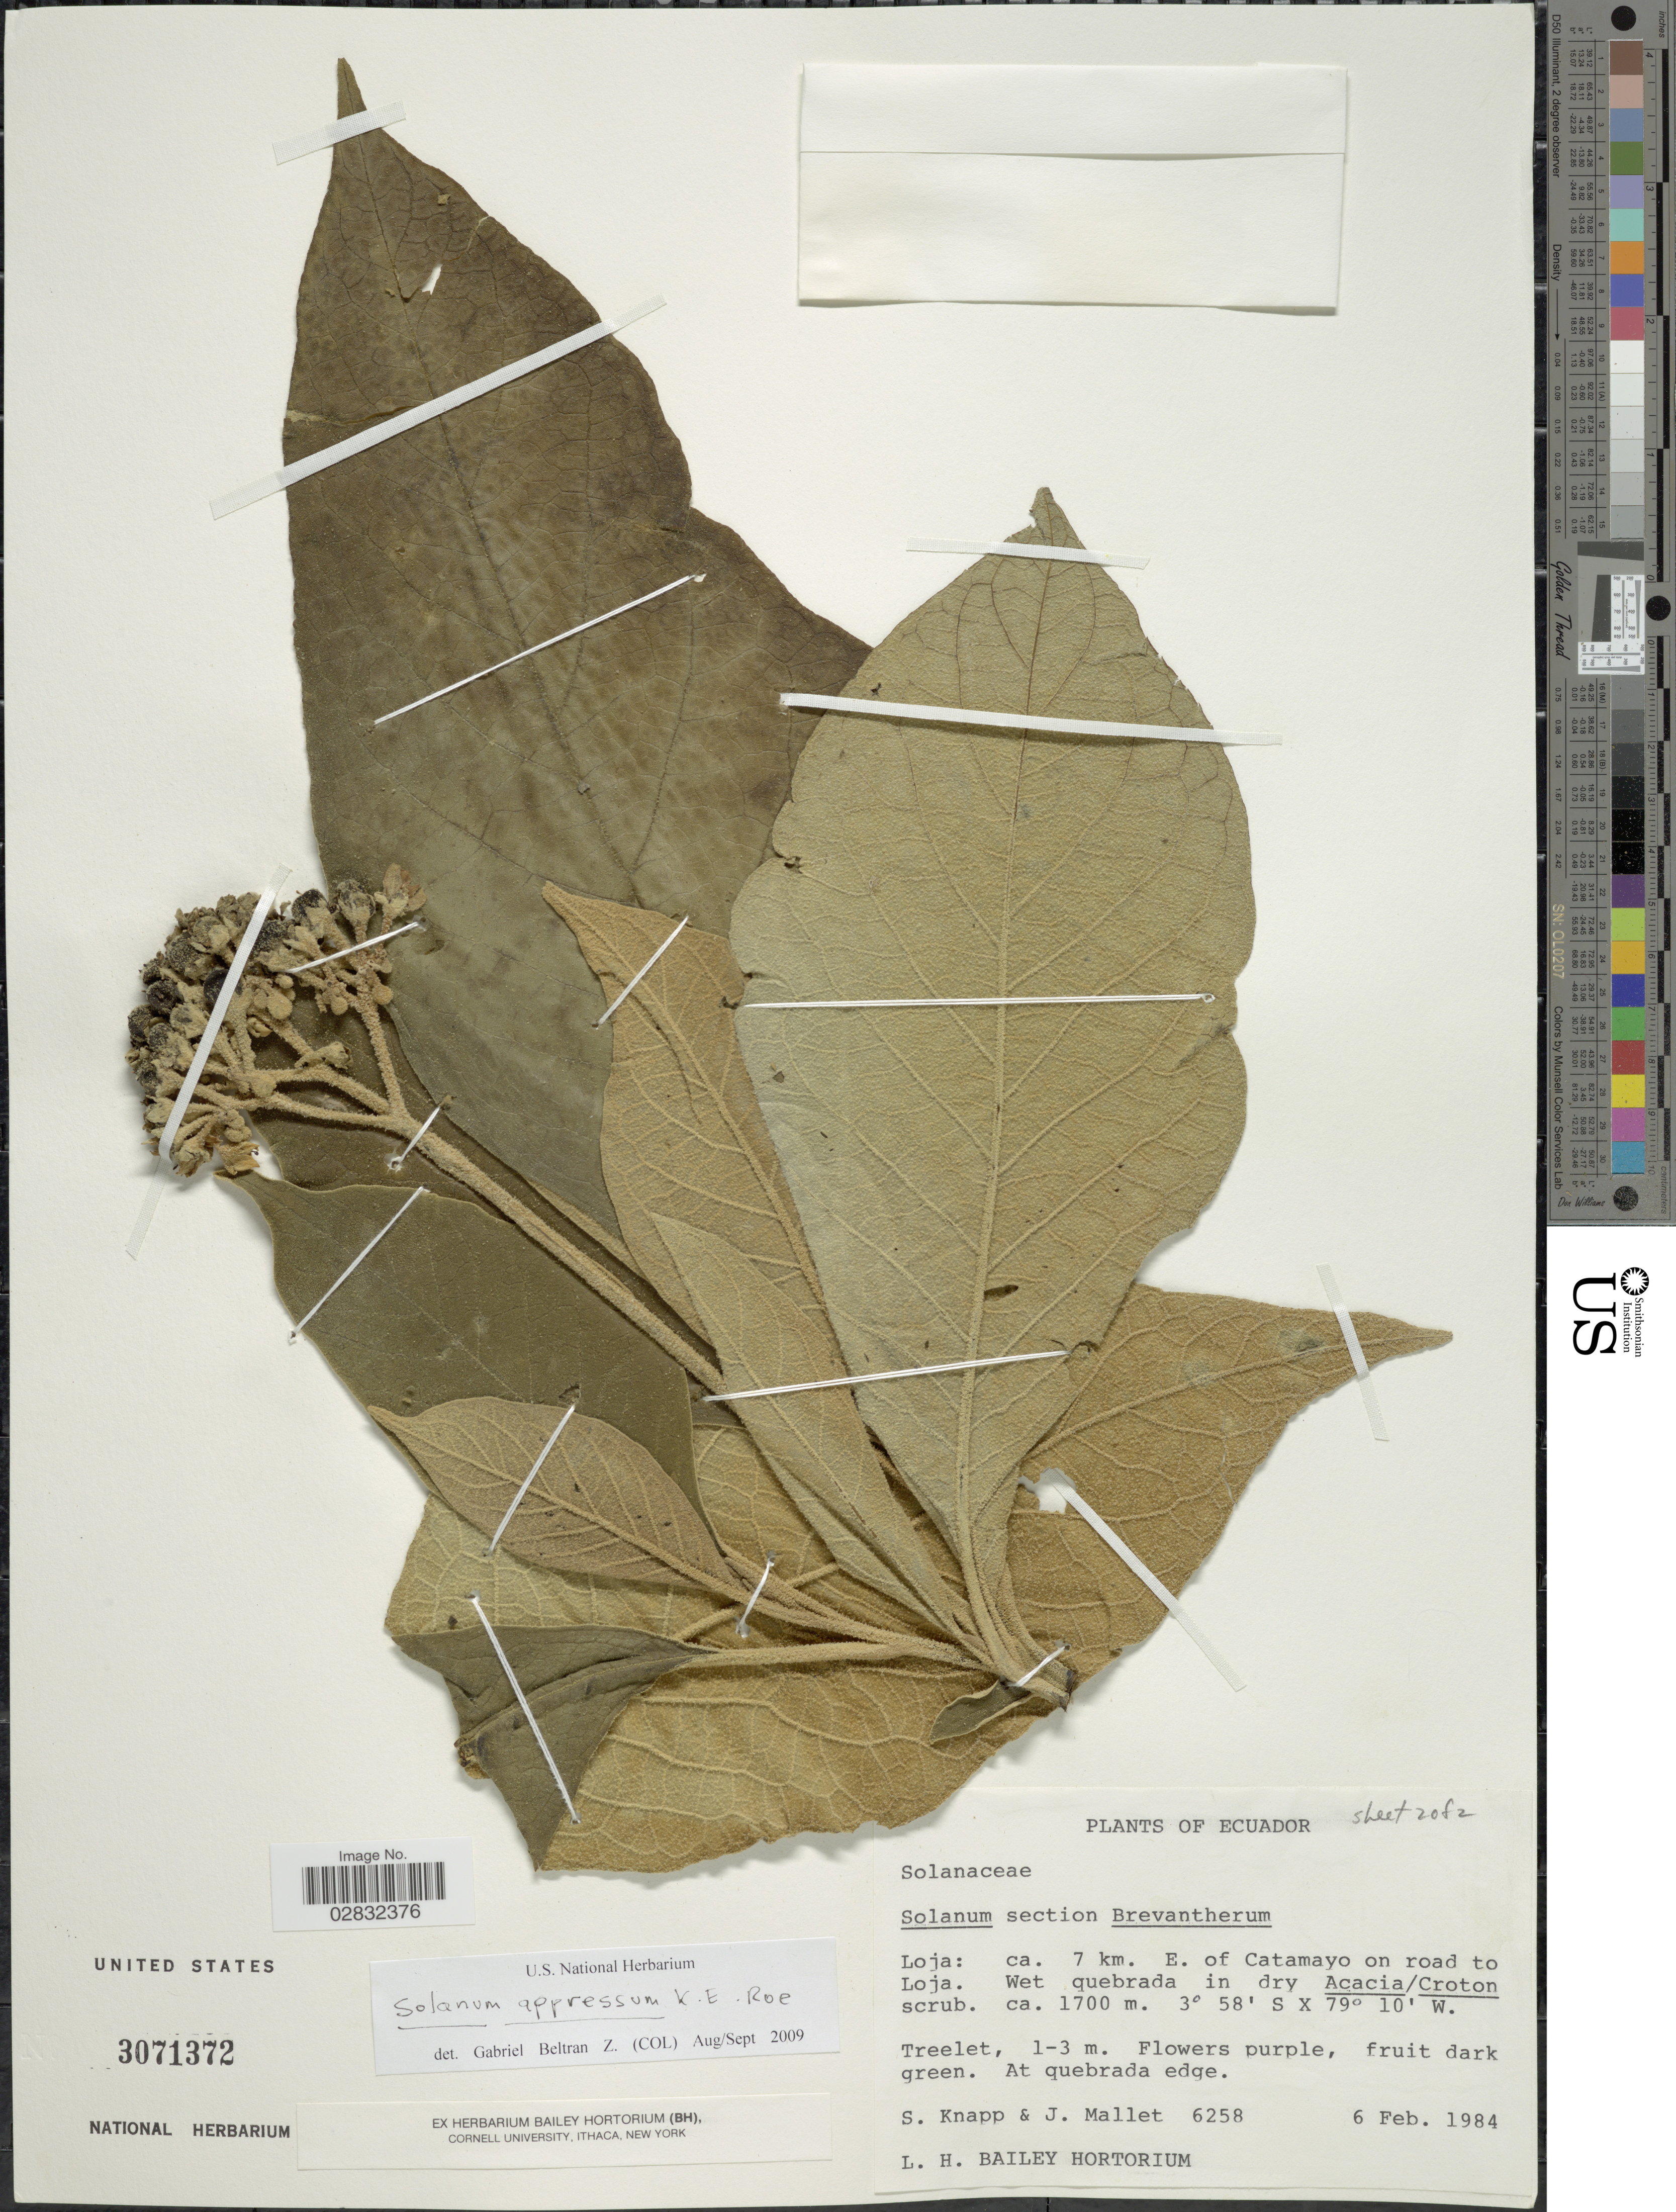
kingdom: Plantae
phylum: Tracheophyta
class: Magnoliopsida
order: Solanales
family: Solanaceae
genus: Solanum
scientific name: Solanum appressum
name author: K.E. Roe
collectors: S. Knapp & J. Mallet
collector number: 6258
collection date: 1984-02-06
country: Ecuador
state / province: Loja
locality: Loja: ca. 7 km. E. of Catamayo on road to Loja.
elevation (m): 1700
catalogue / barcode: US 3071372